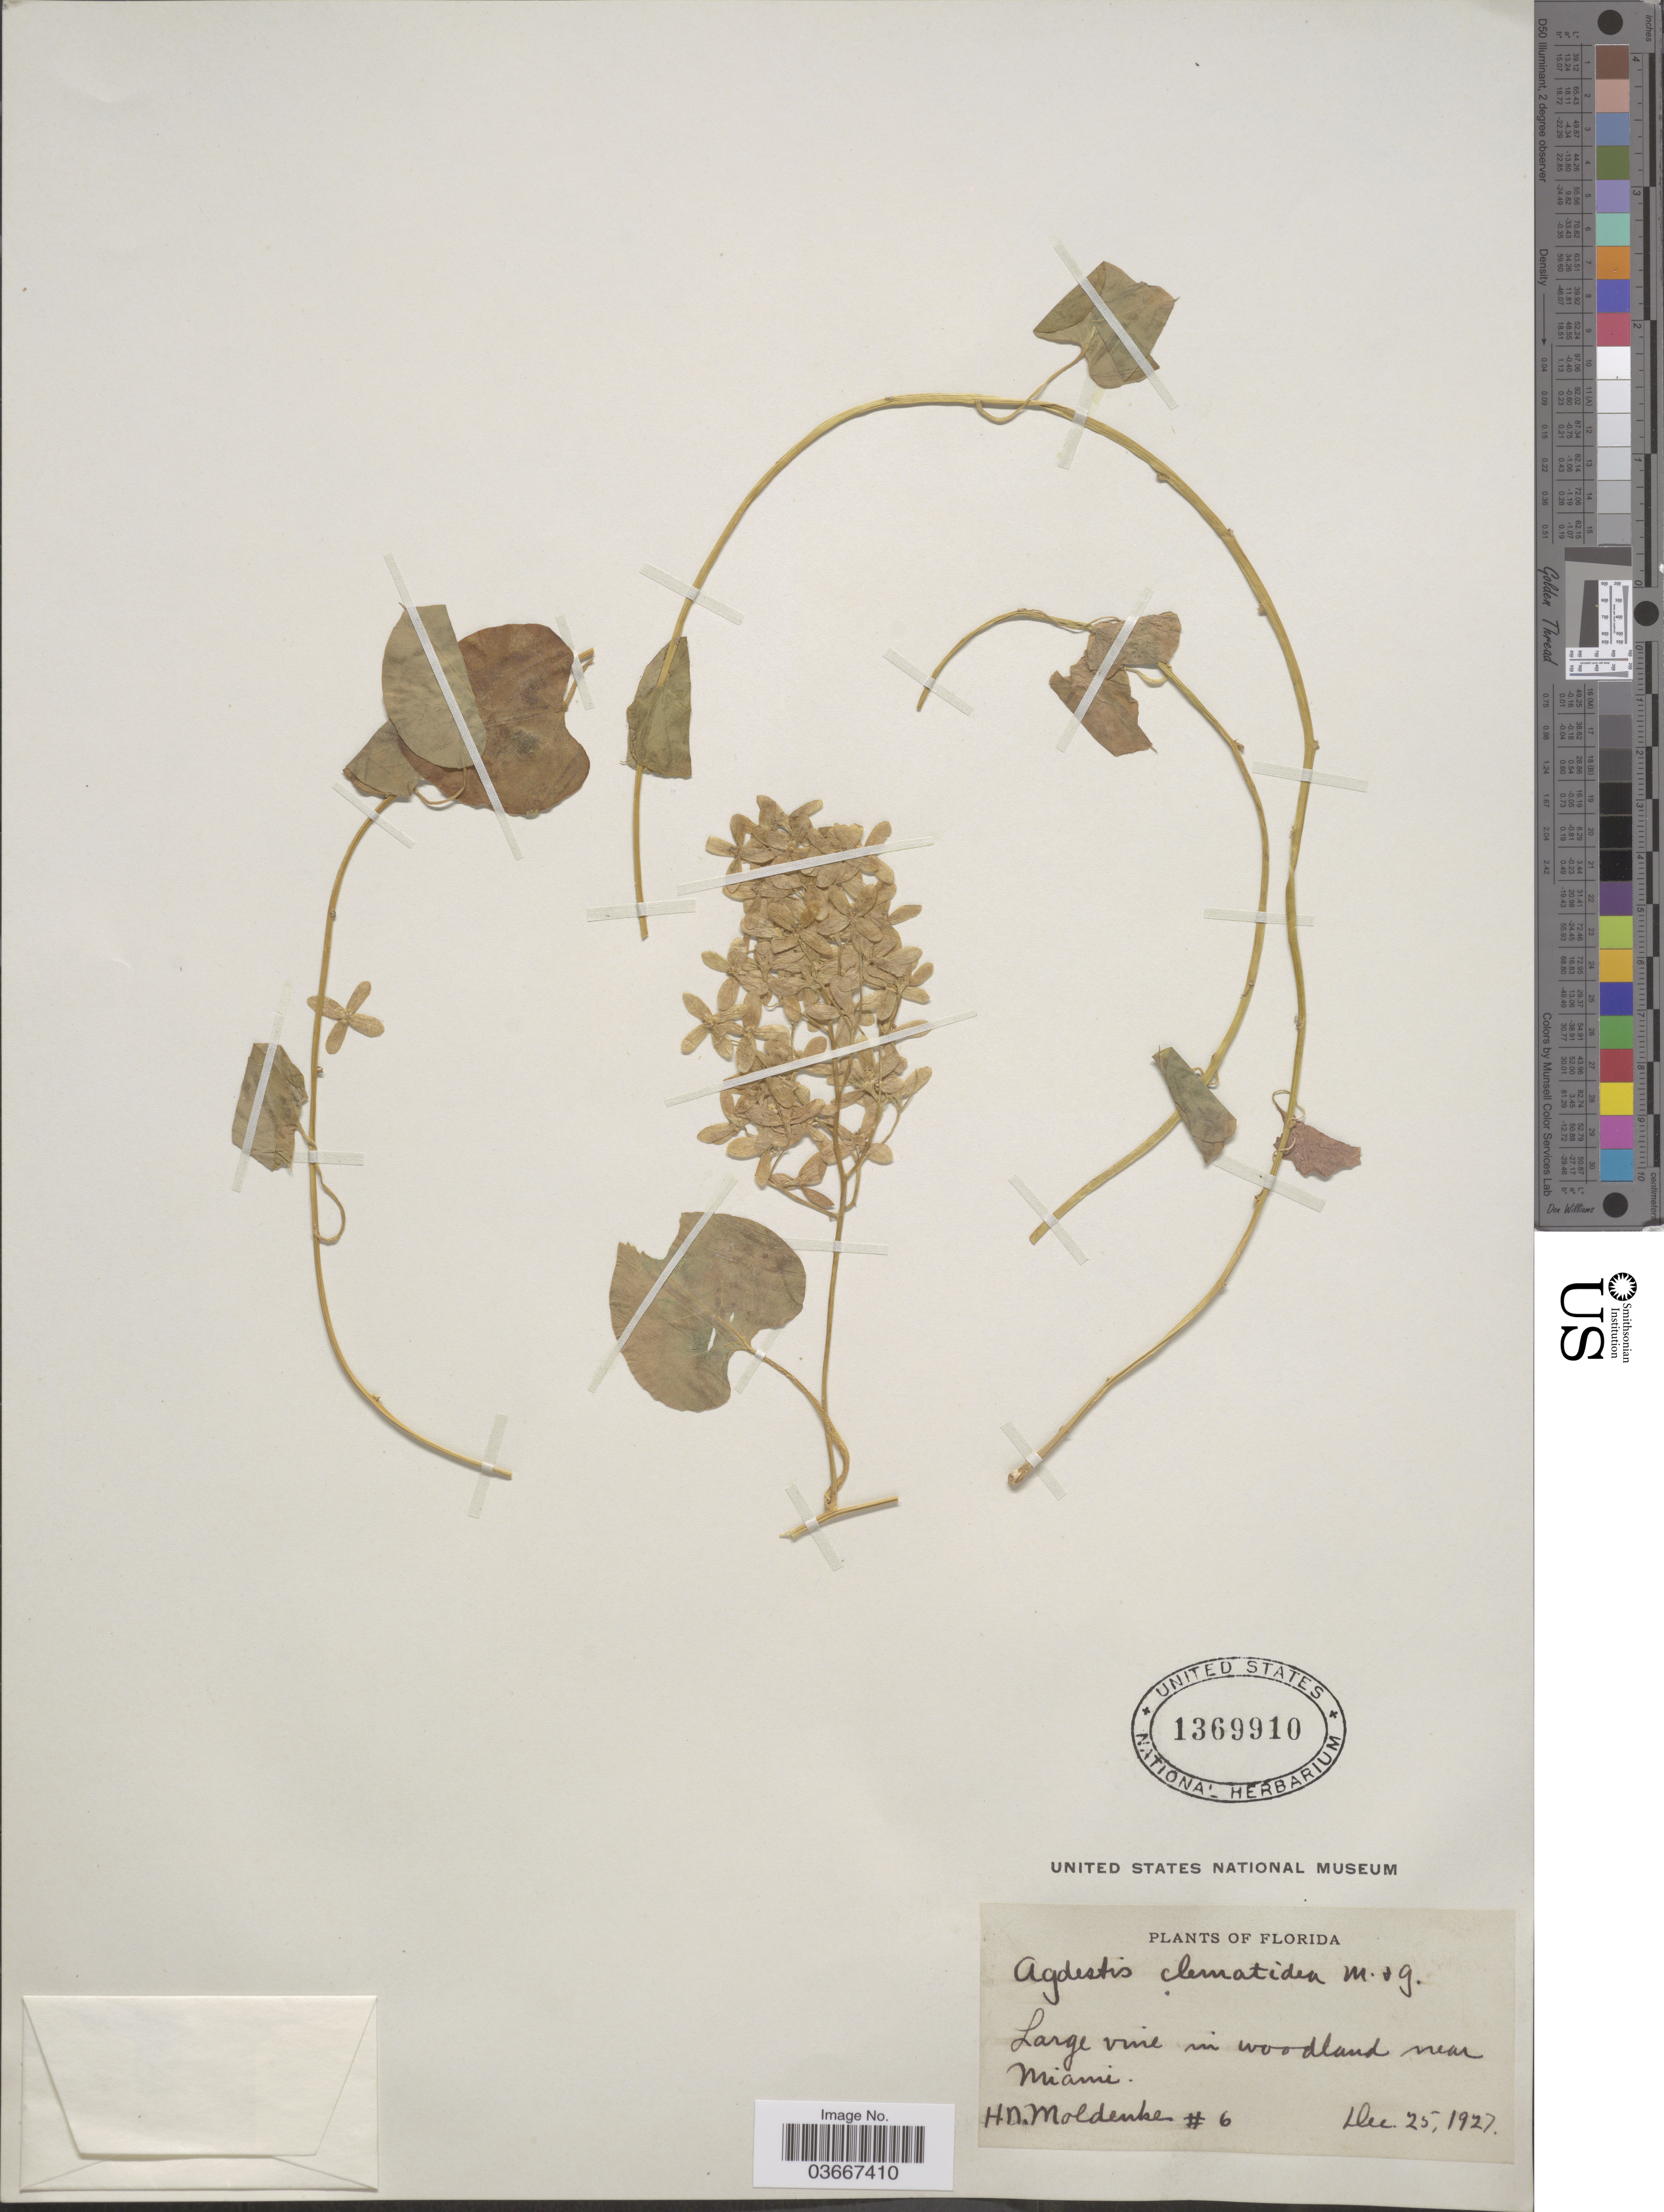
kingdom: Plantae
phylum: Tracheophyta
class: Magnoliopsida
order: Caryophyllales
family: Agdestidaceae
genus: Agdestis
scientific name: Agdestis clematidea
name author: Moc. & Sessé ex DC.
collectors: H. N. Moldenke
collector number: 6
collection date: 1927-12-25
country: United States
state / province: Florida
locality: Woodland near Miami.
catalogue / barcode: US 1369910